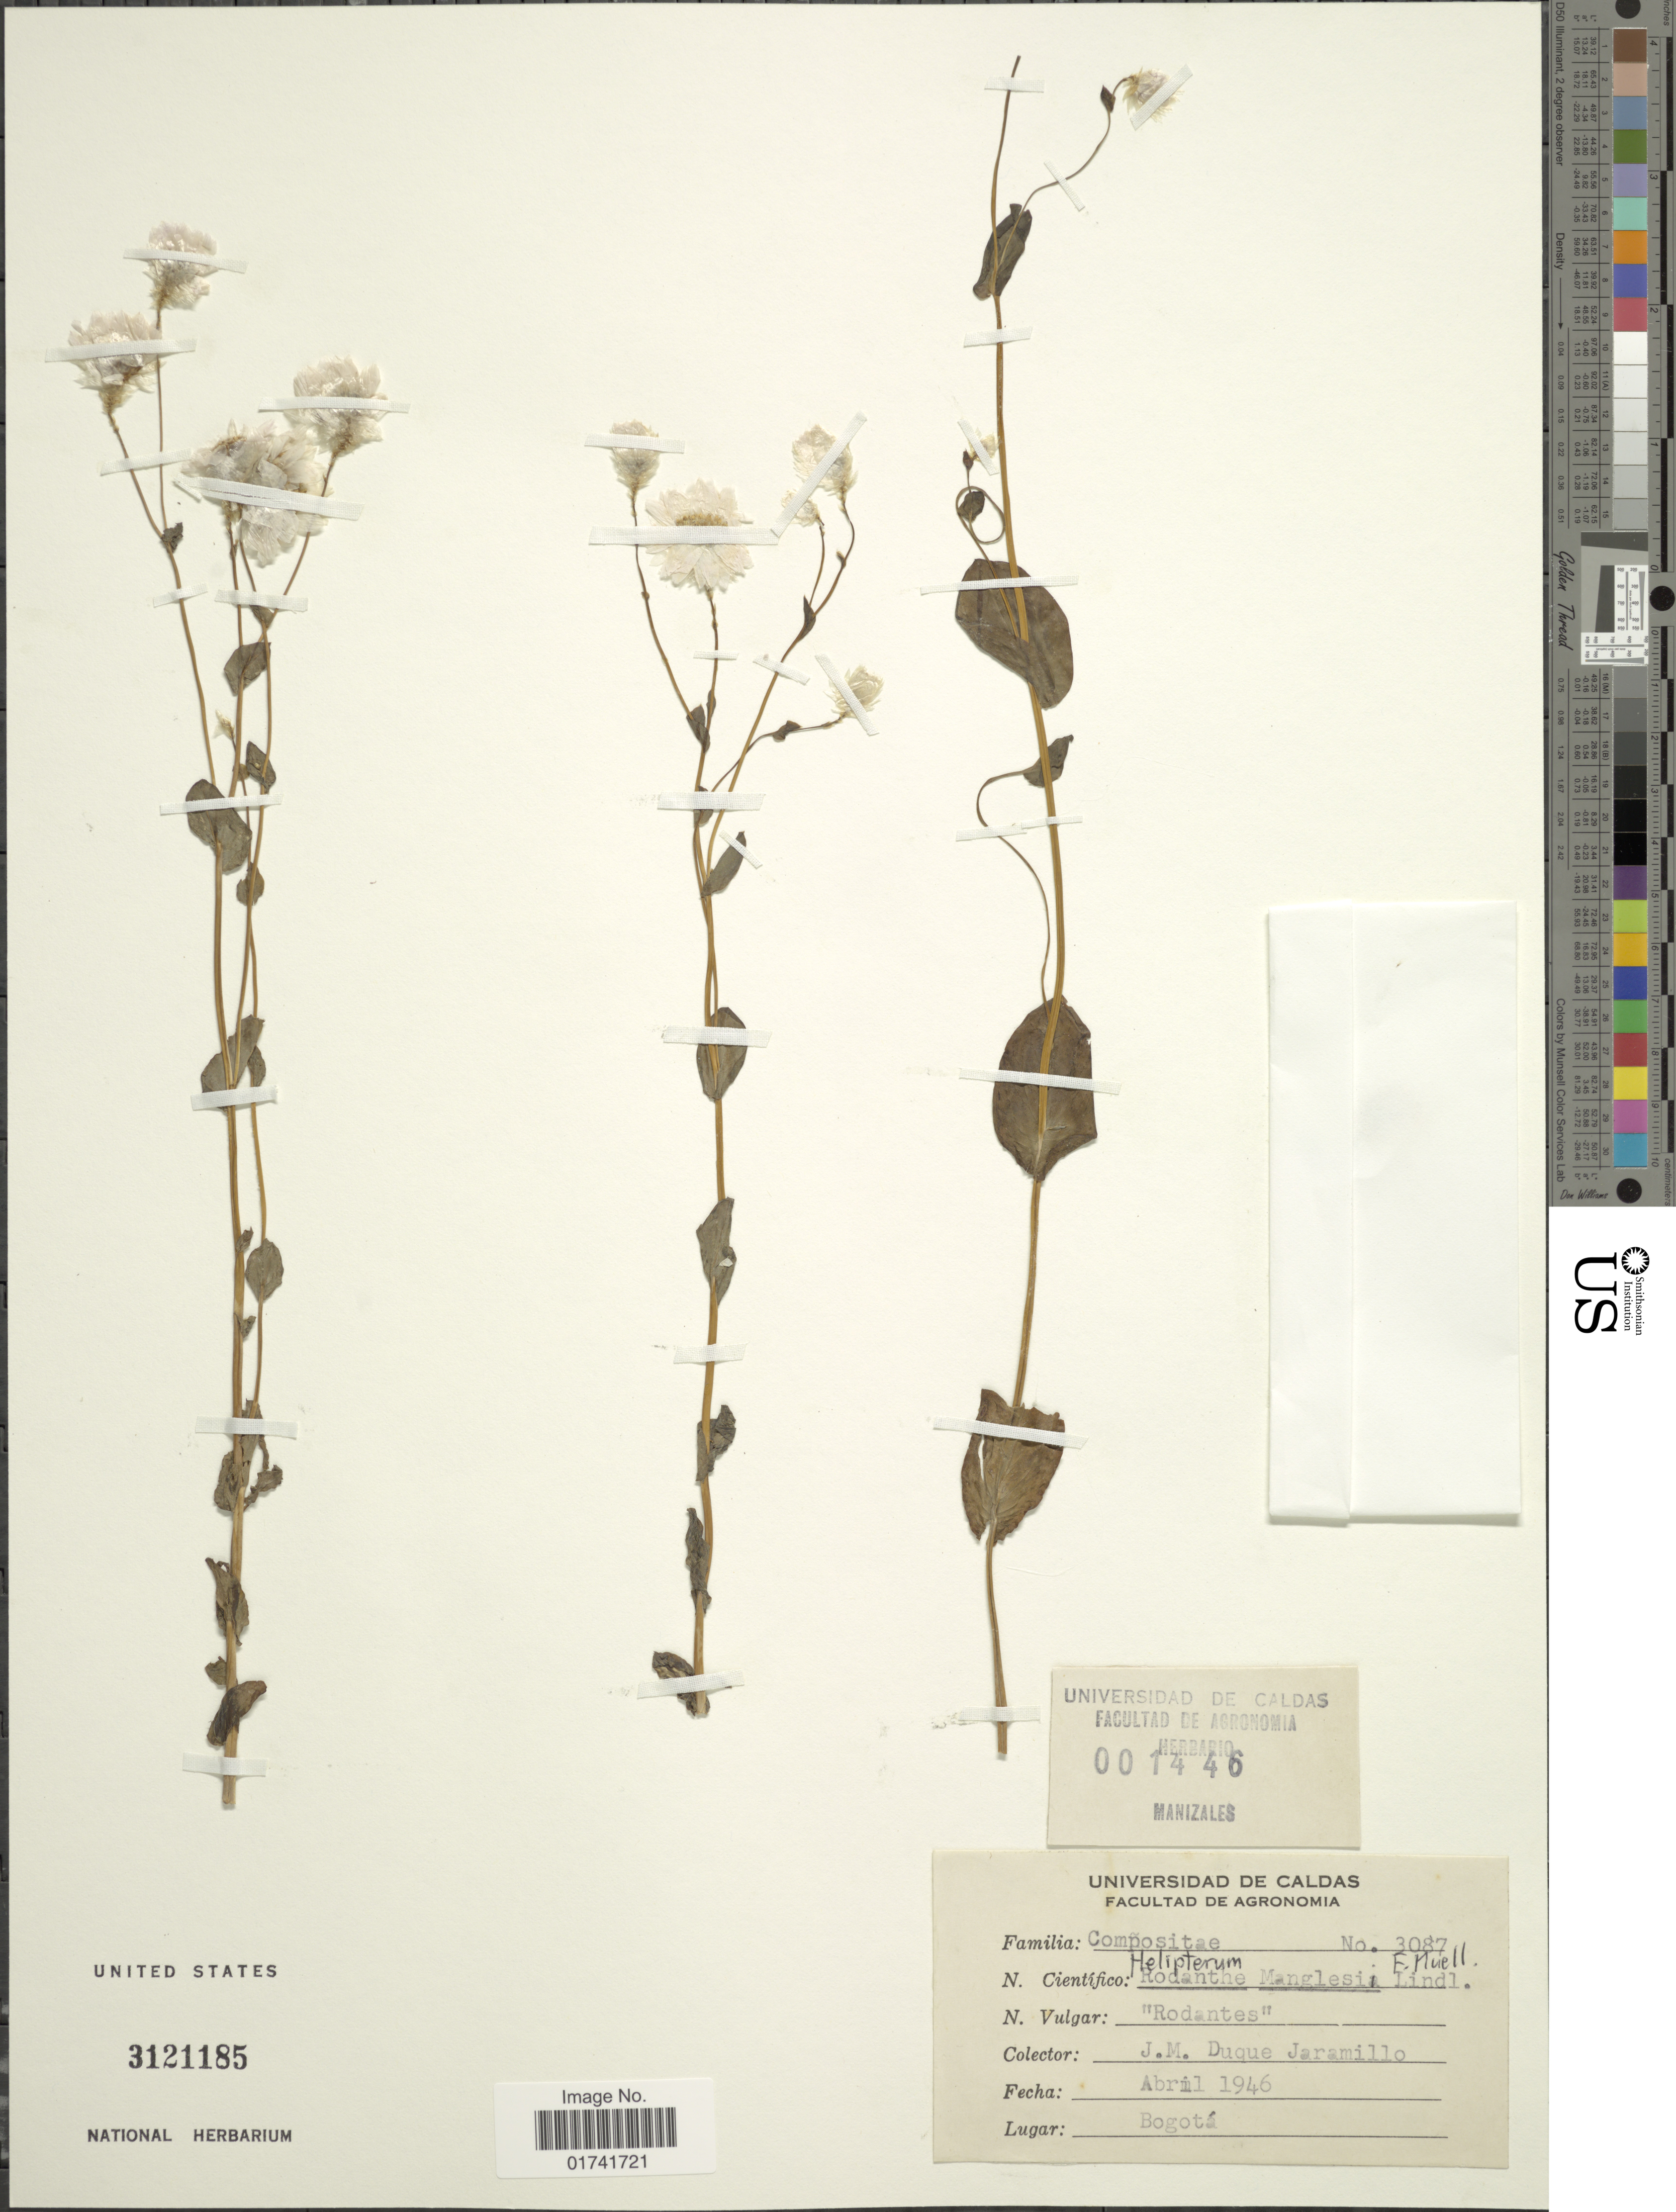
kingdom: Plantae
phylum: Tracheophyta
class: Magnoliopsida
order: Asterales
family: Asteraceae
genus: Rhodanthe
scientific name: Rhodanthe manglesii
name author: Lindl.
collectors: J. M. Duque Jaramillo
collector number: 3087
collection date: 1946-04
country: Colombia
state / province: Bogota D.C.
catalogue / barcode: US 3121185